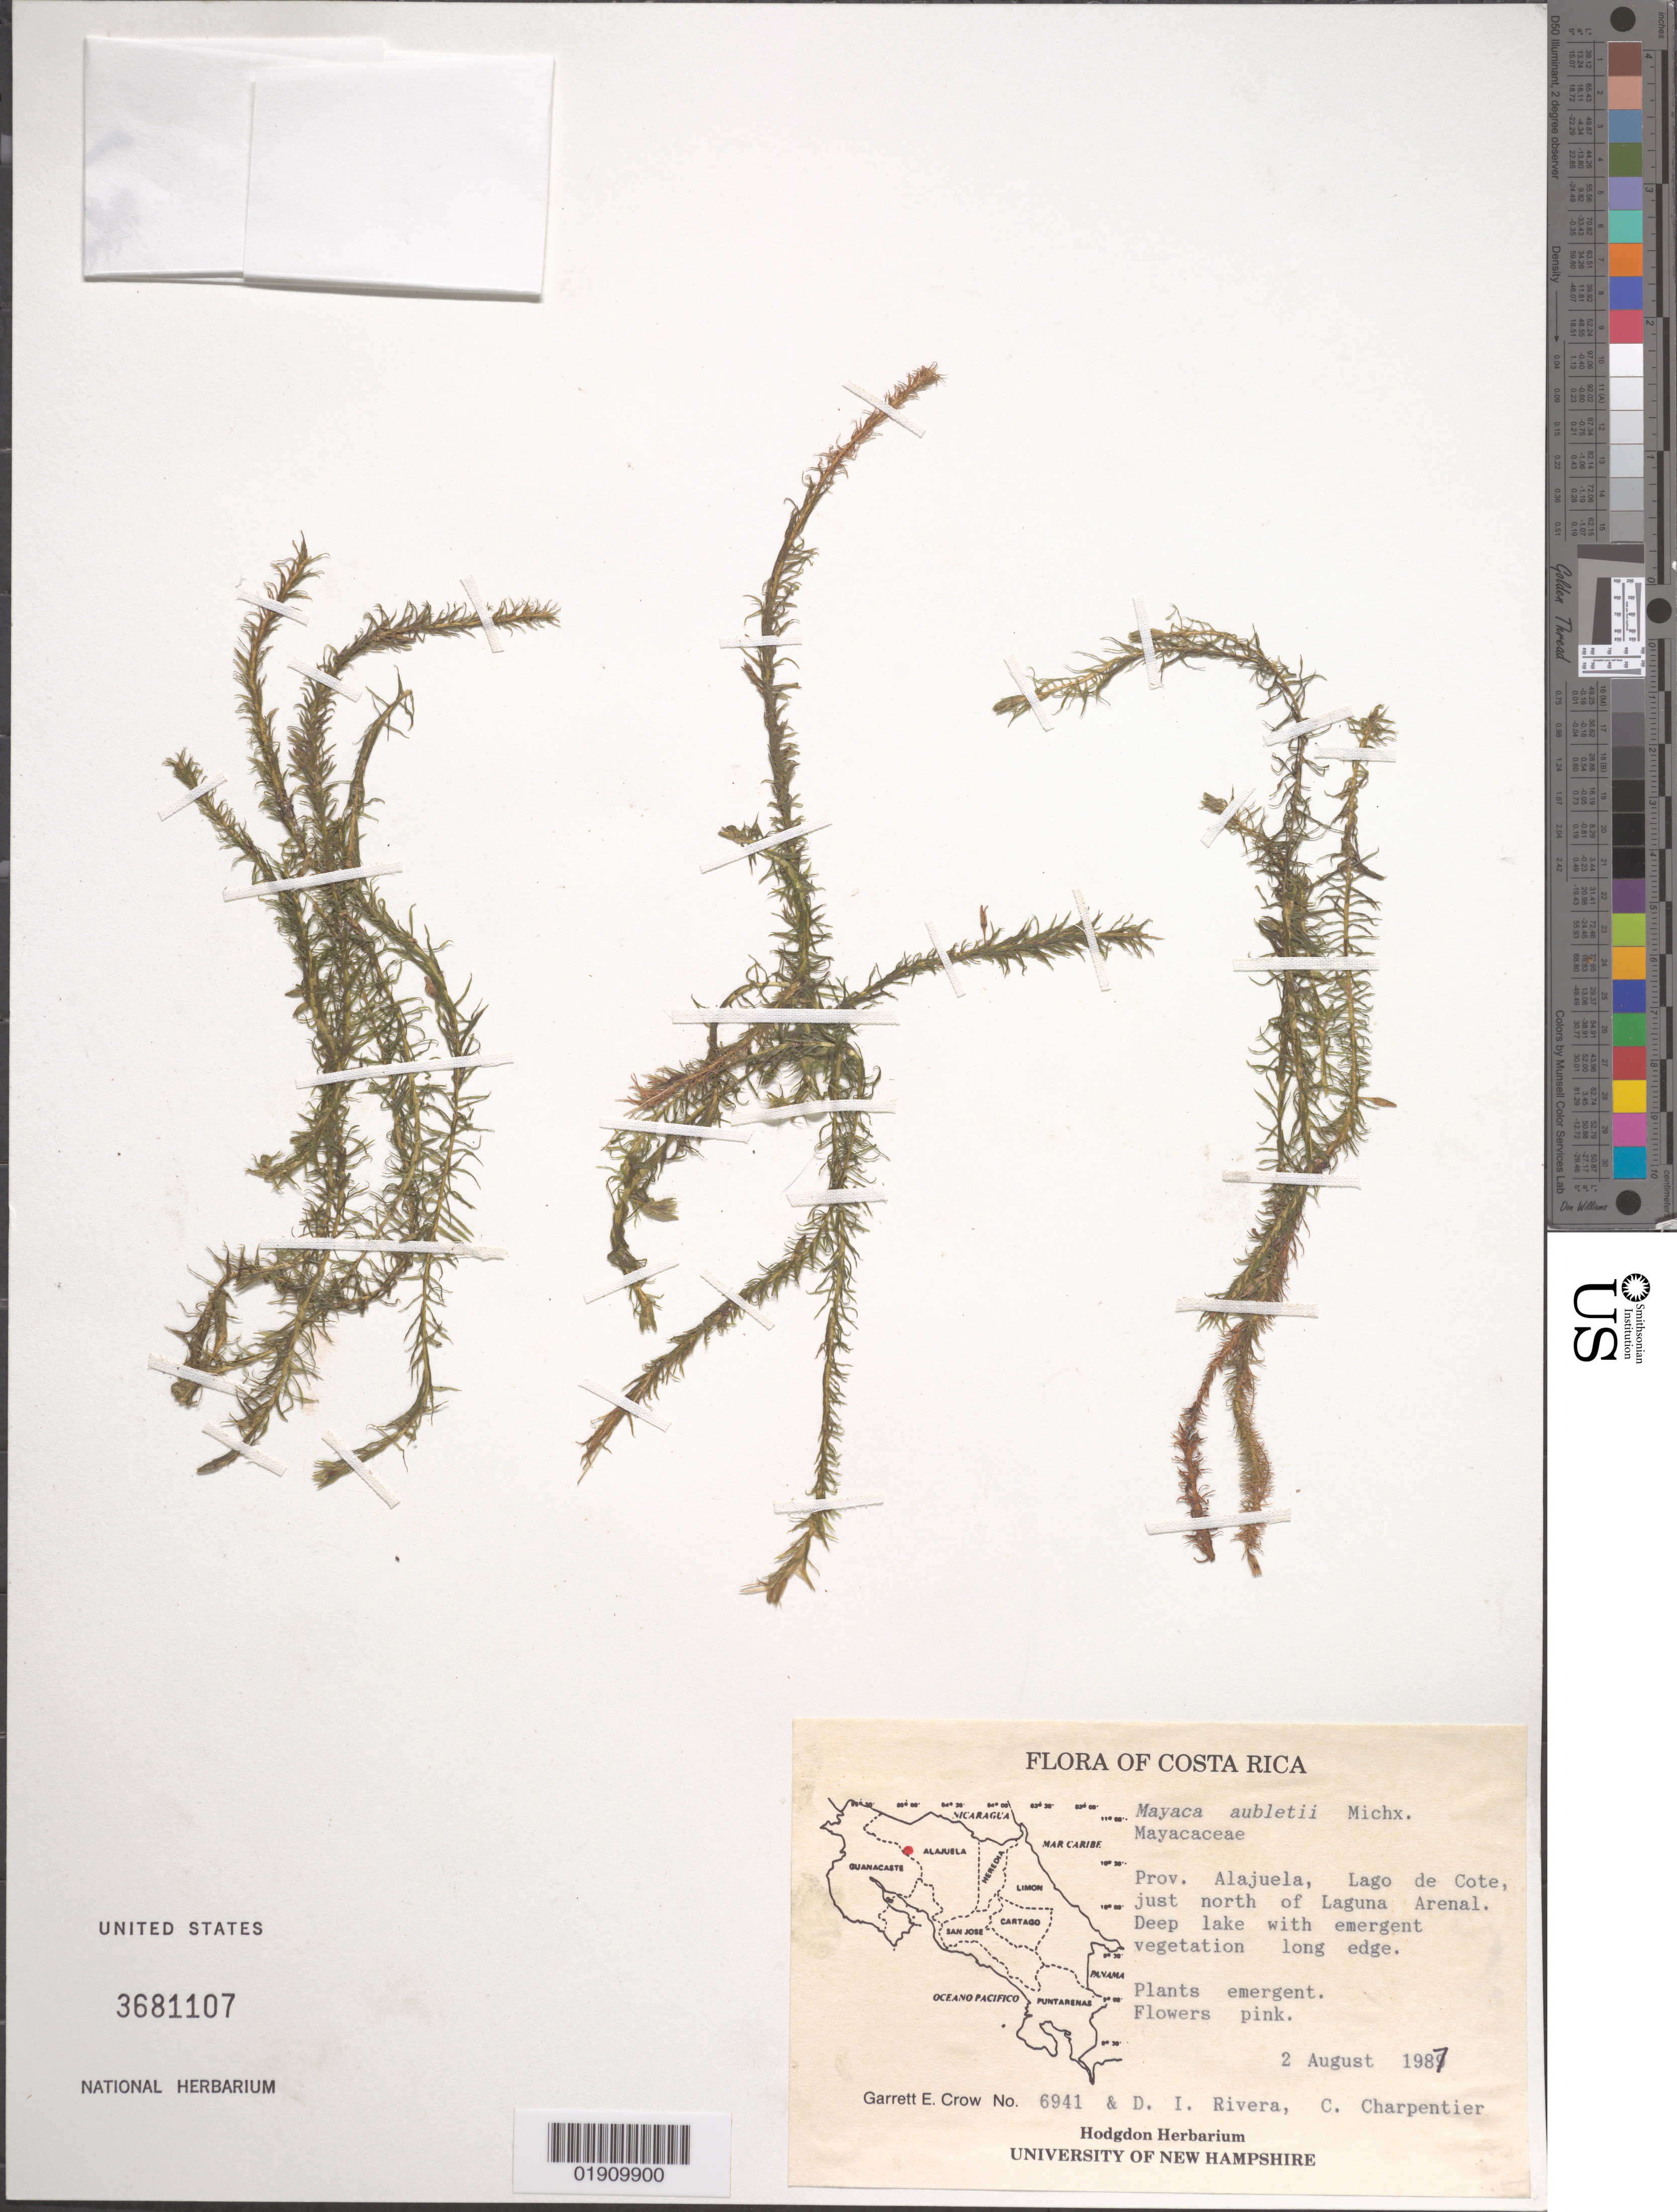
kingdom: Plantae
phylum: Tracheophyta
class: Liliopsida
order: Poales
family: Mayacaceae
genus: Mayaca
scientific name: Mayaca fluviatilis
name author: Aubl.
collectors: G. E. Crow, D. Rivera & Charpentier, --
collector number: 6941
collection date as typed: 2 August 1987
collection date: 1987-08-02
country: Costa Rica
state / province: Alajuela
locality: Prov. Alajuela, Lago de Cote, just north of Laguna Arenal.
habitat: Deep lake with emergent vegetation long edge.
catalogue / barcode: US 3681107